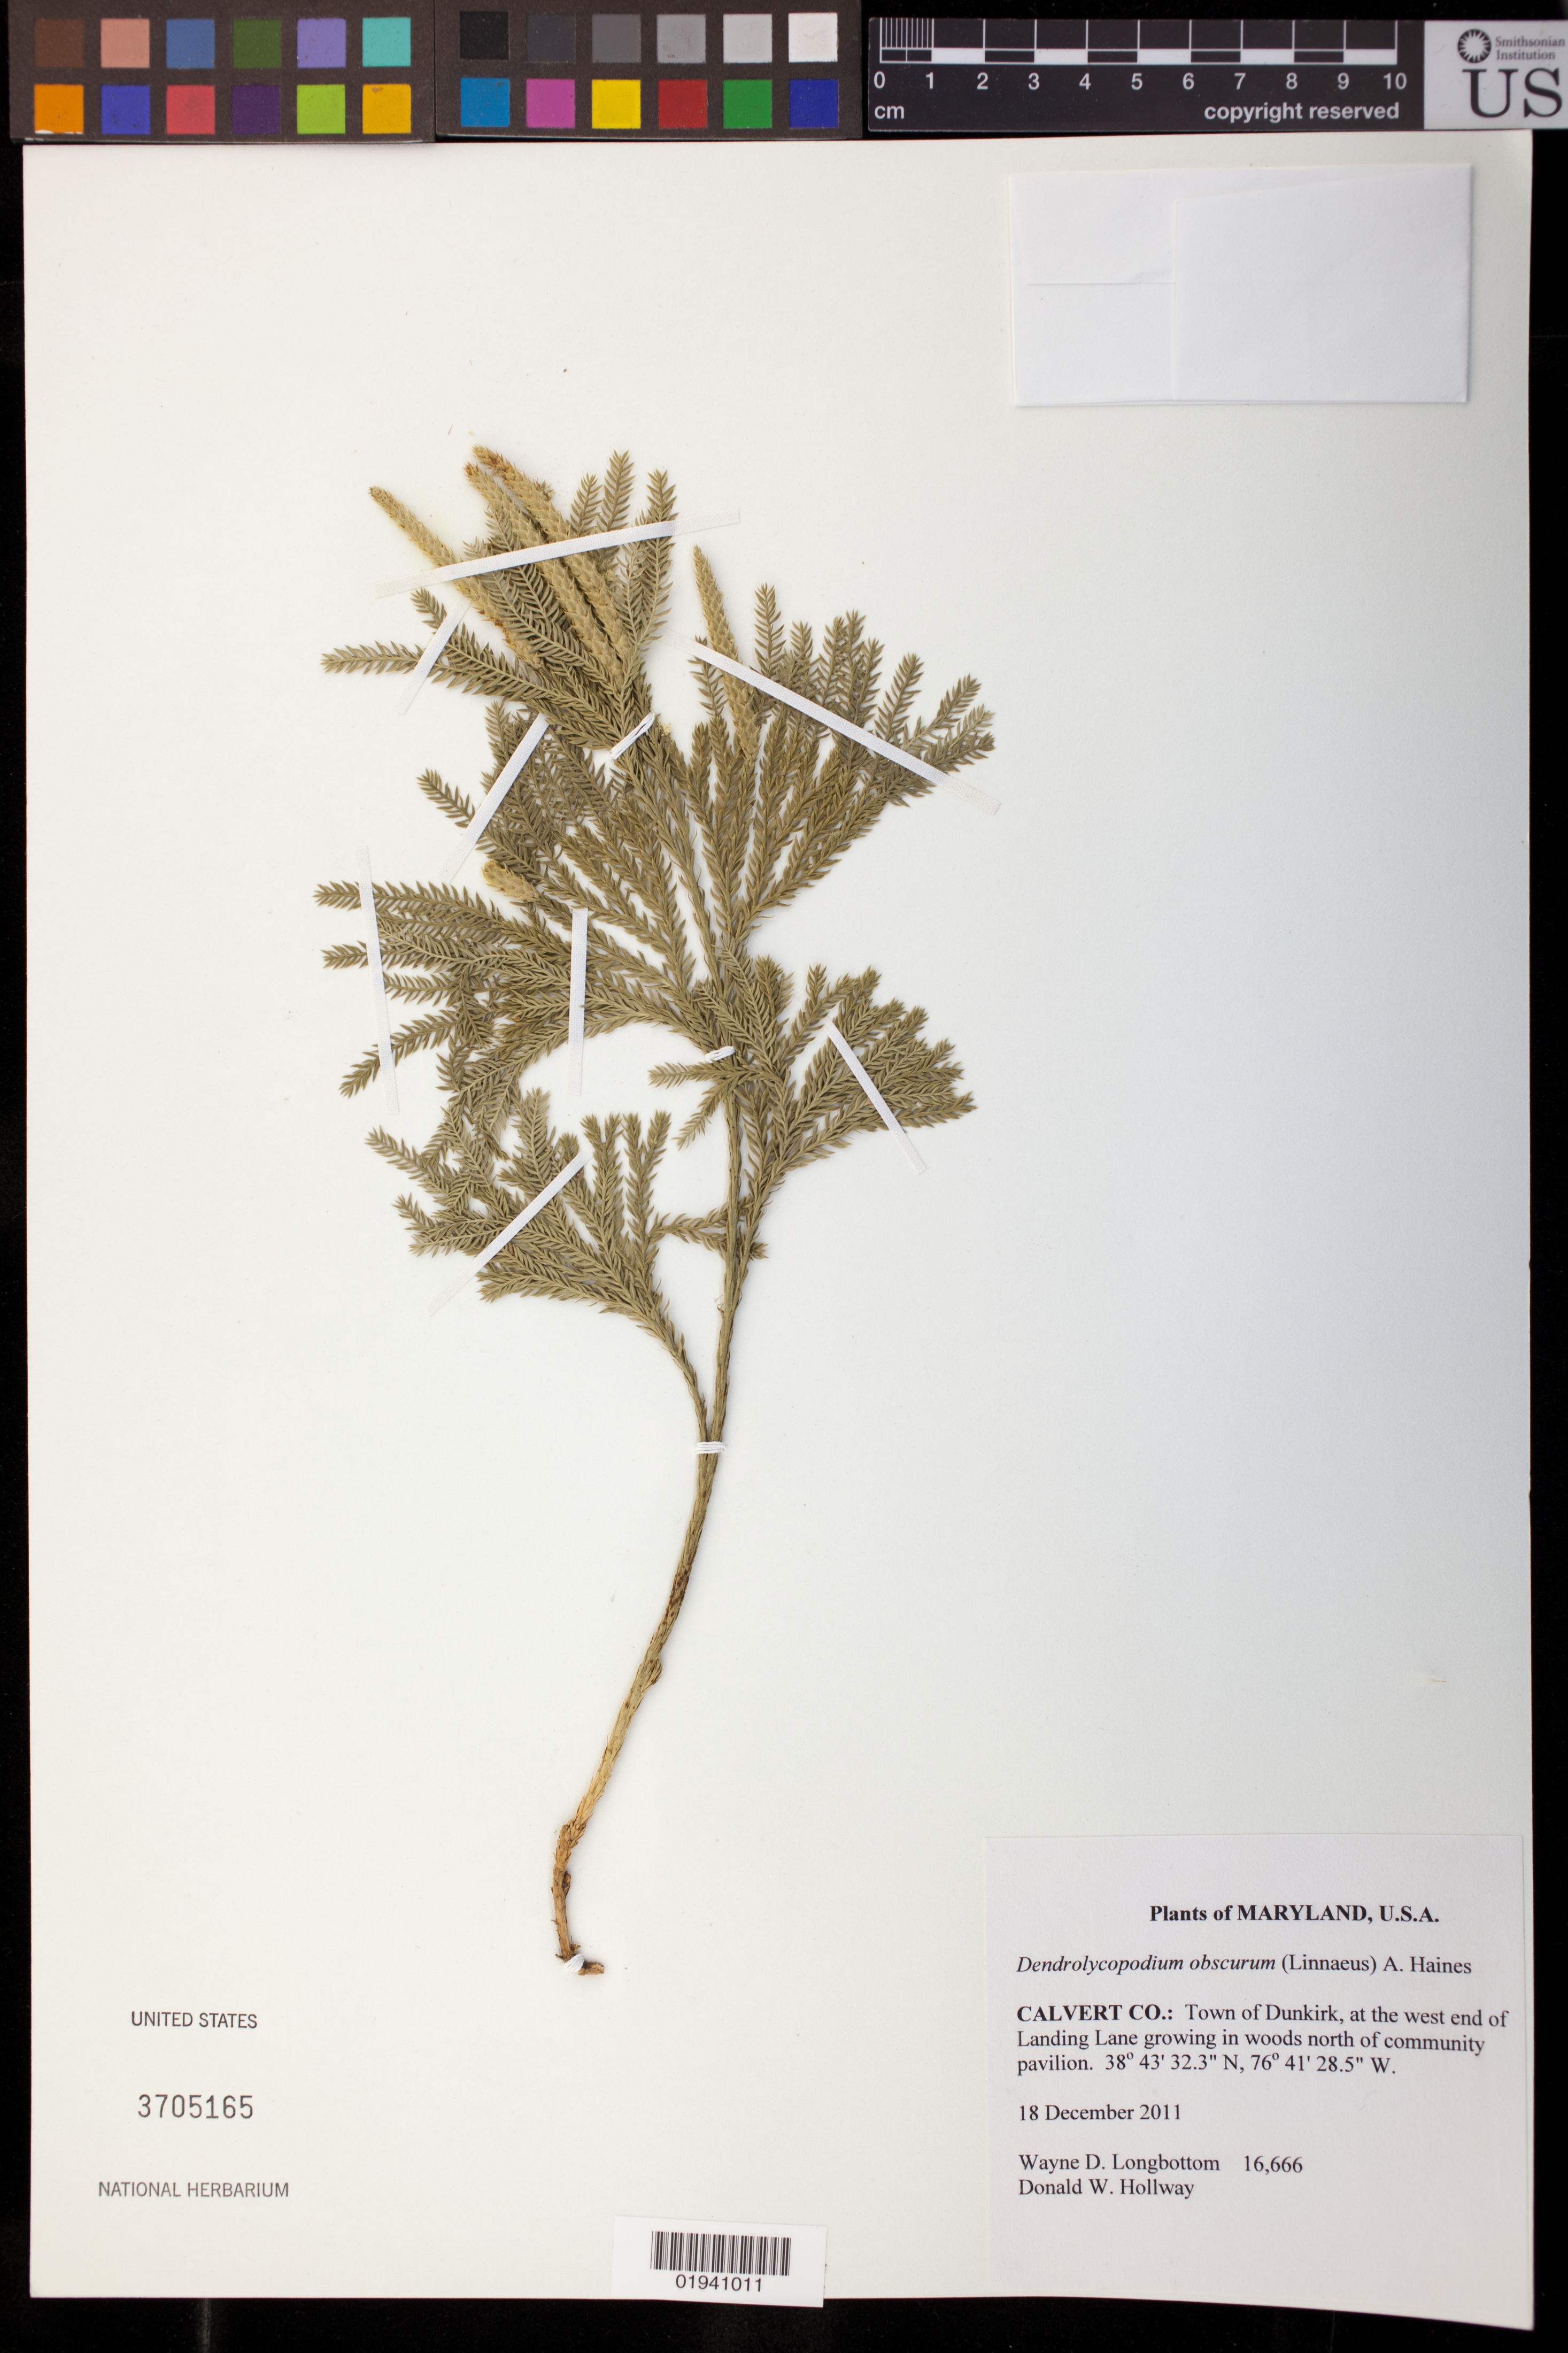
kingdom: Plantae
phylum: Tracheophyta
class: Lycopodiopsida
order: Lycopodiales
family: Lycopodiaceae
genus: Lycopodium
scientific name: Lycopodium sp.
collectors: W. D. Longbottom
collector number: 16666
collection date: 2011-12-18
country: United States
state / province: Maryland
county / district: Calvert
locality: Town of Dunkirk, at the west end Landing Lane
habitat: growing in woods north of community pavilion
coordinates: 38 42 10.90 N, 76 41 34.00 W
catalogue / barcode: US 3705165